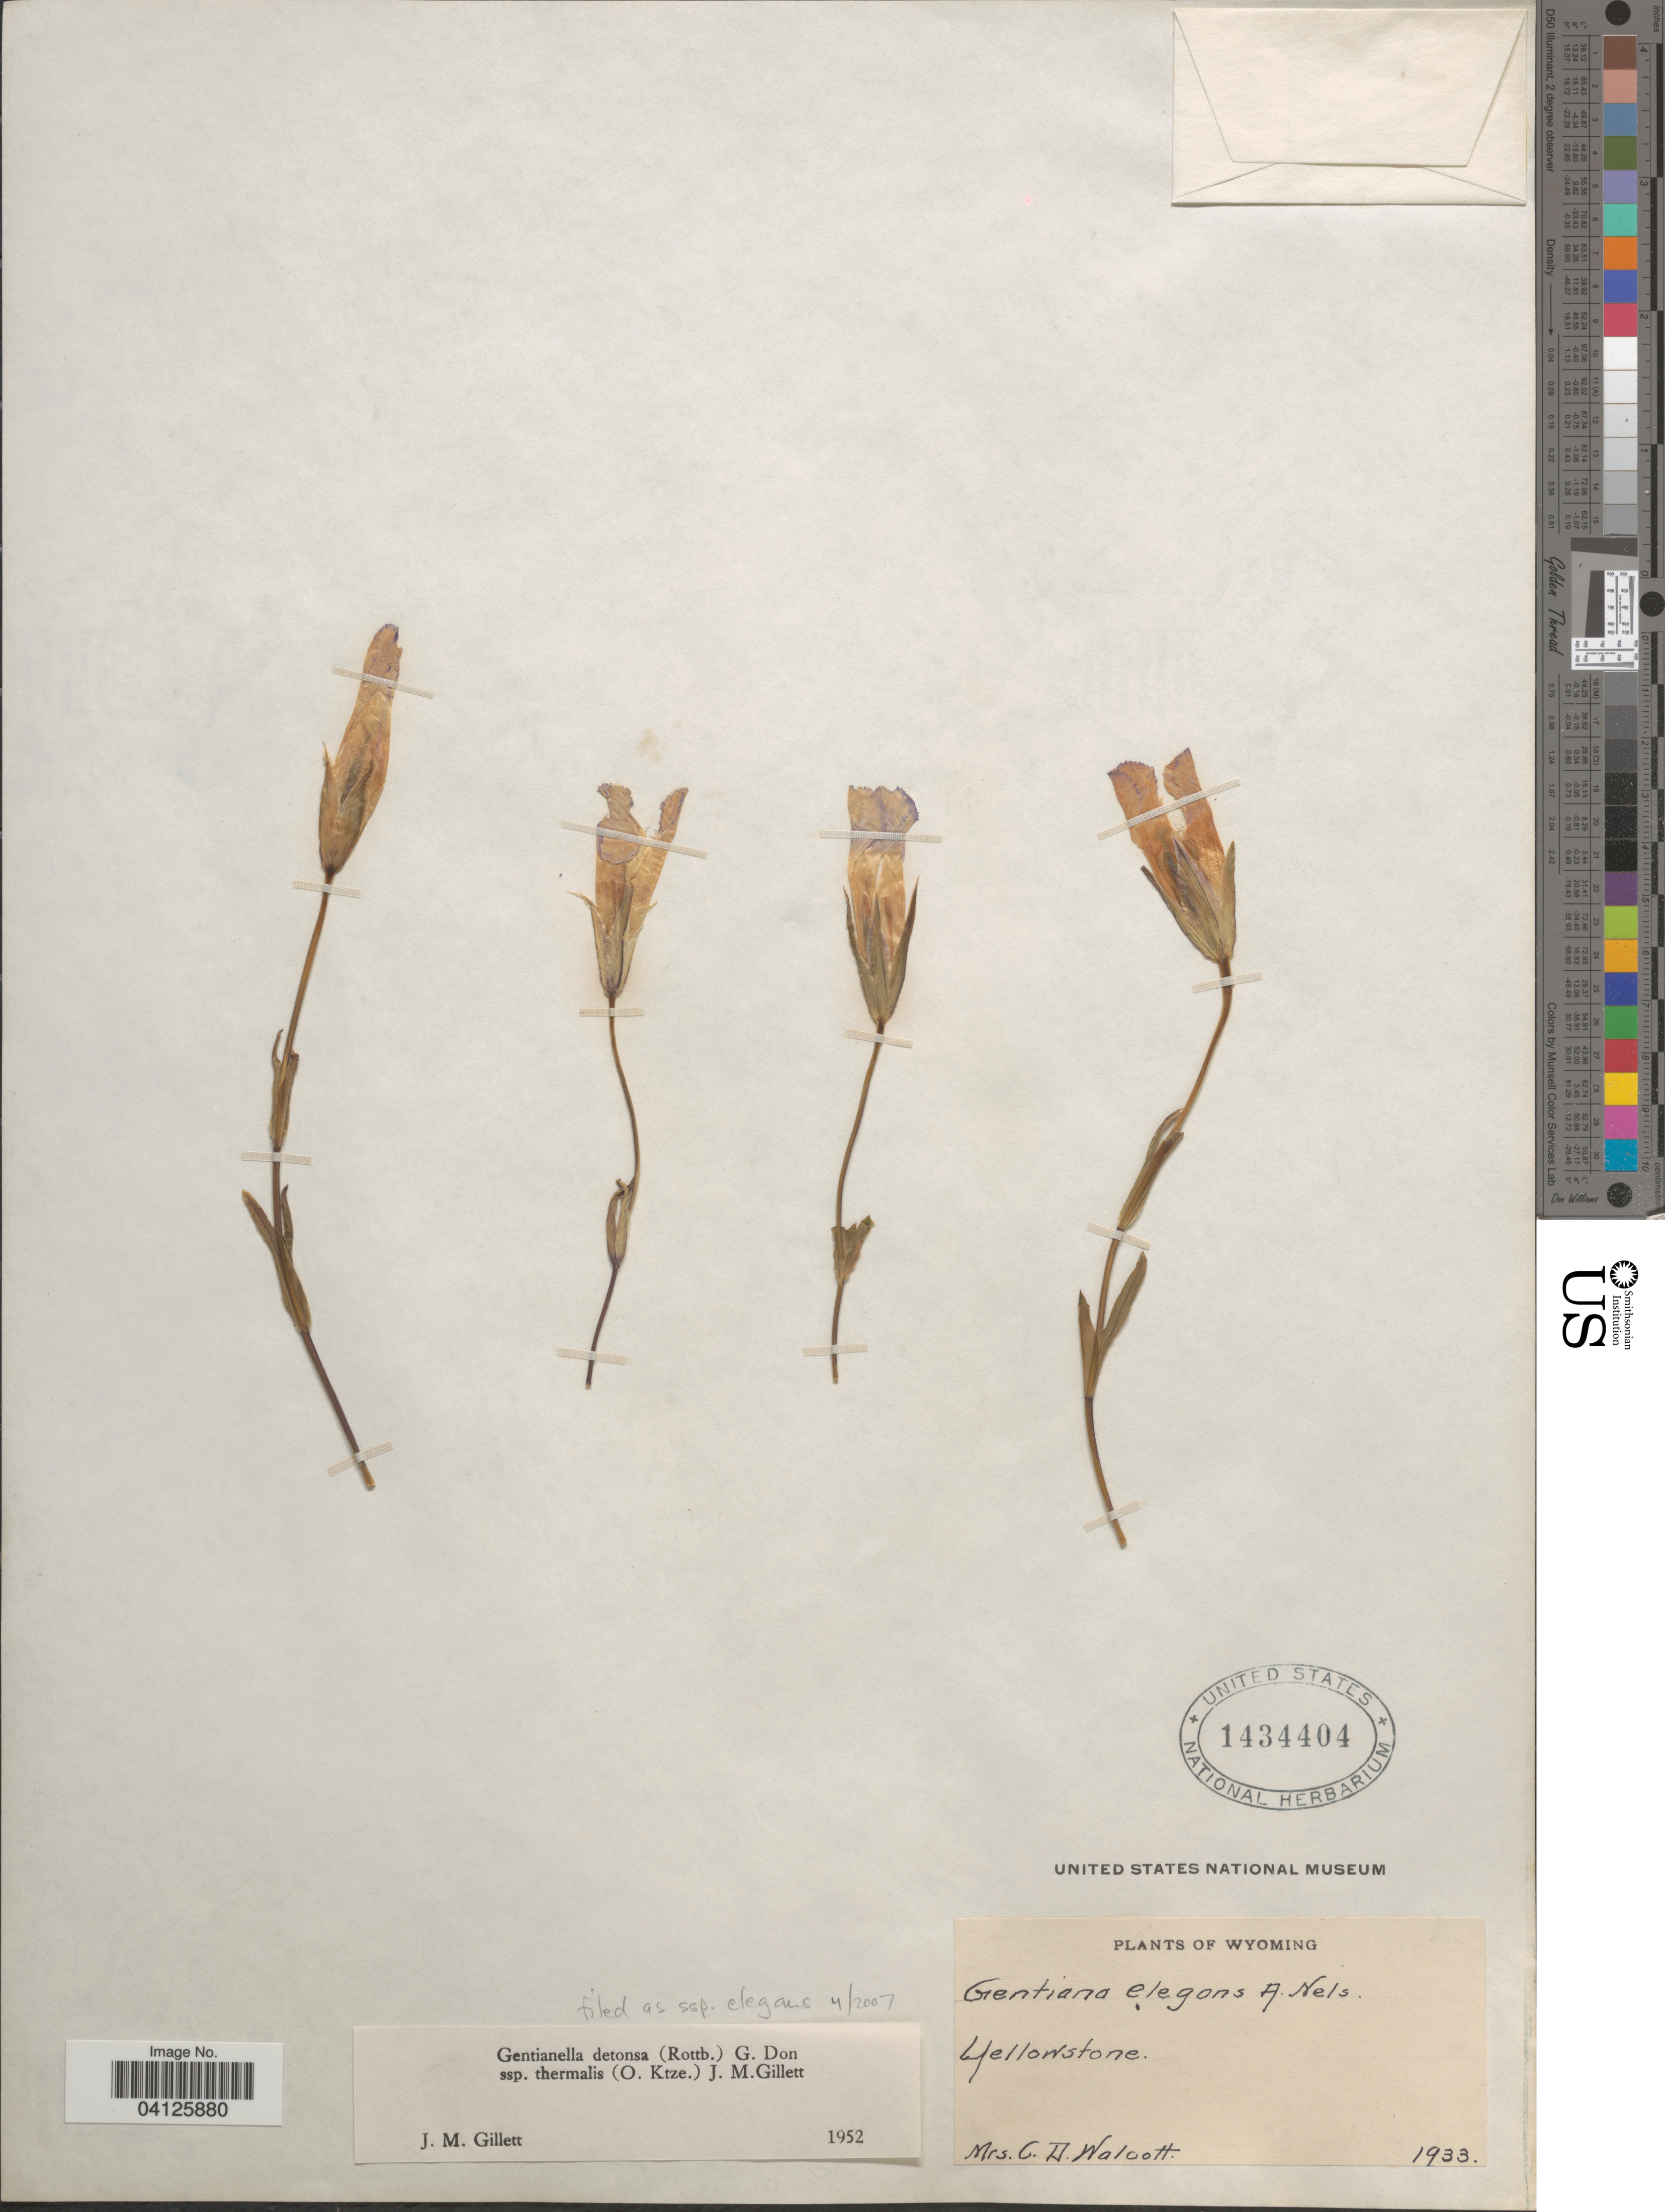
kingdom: Plantae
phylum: Tracheophyta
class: Magnoliopsida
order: Gentianales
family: Gentianaceae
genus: Gentianella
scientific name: Gentianella detonsa subsp. elegans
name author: (A. Gray) J.M. Gillett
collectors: C. Walcott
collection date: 1933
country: United States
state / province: Wyoming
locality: Yellowstone.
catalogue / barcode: US 1434404